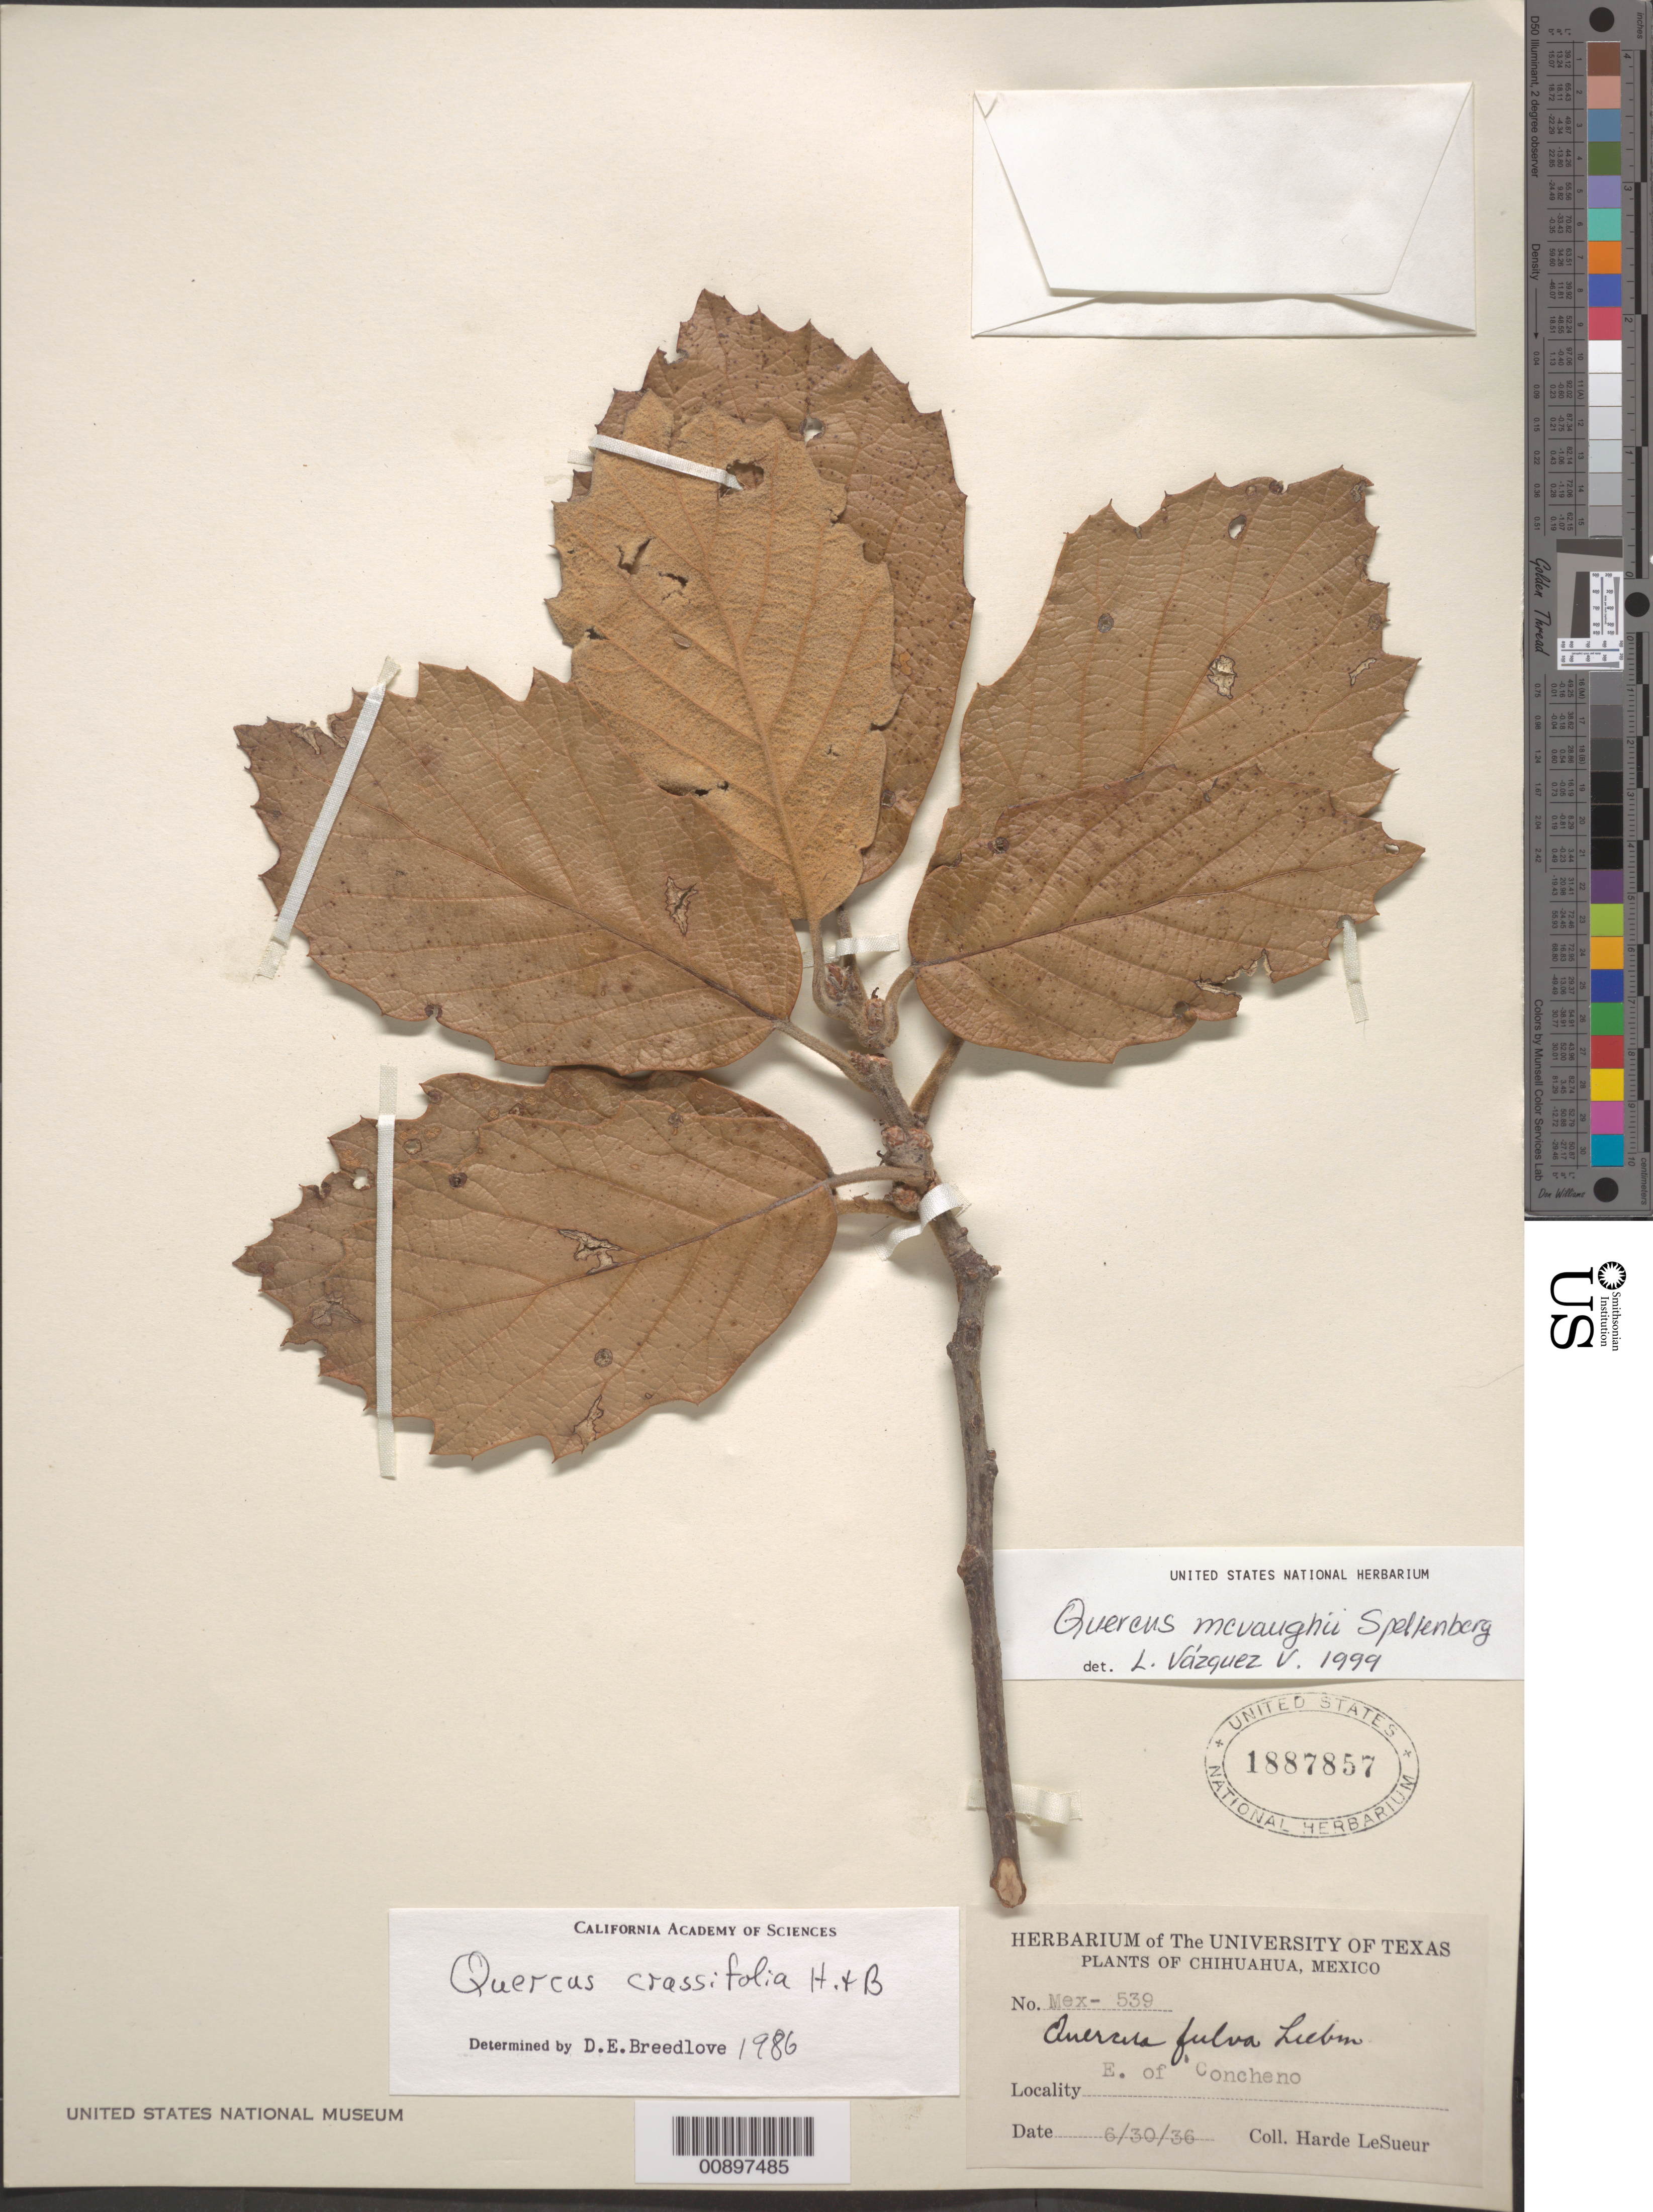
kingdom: Plantae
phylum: Tracheophyta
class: Magnoliopsida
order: Fagales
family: Fagaceae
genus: Quercus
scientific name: Quercus mcvaughii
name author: Spellenb.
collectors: D. H. LeSueur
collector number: Mex - 539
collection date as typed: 30 Jun 1936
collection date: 1936-06-30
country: Mexico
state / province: Chihuahua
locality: E of Concheno, Chihuahua.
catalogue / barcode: US 1887857